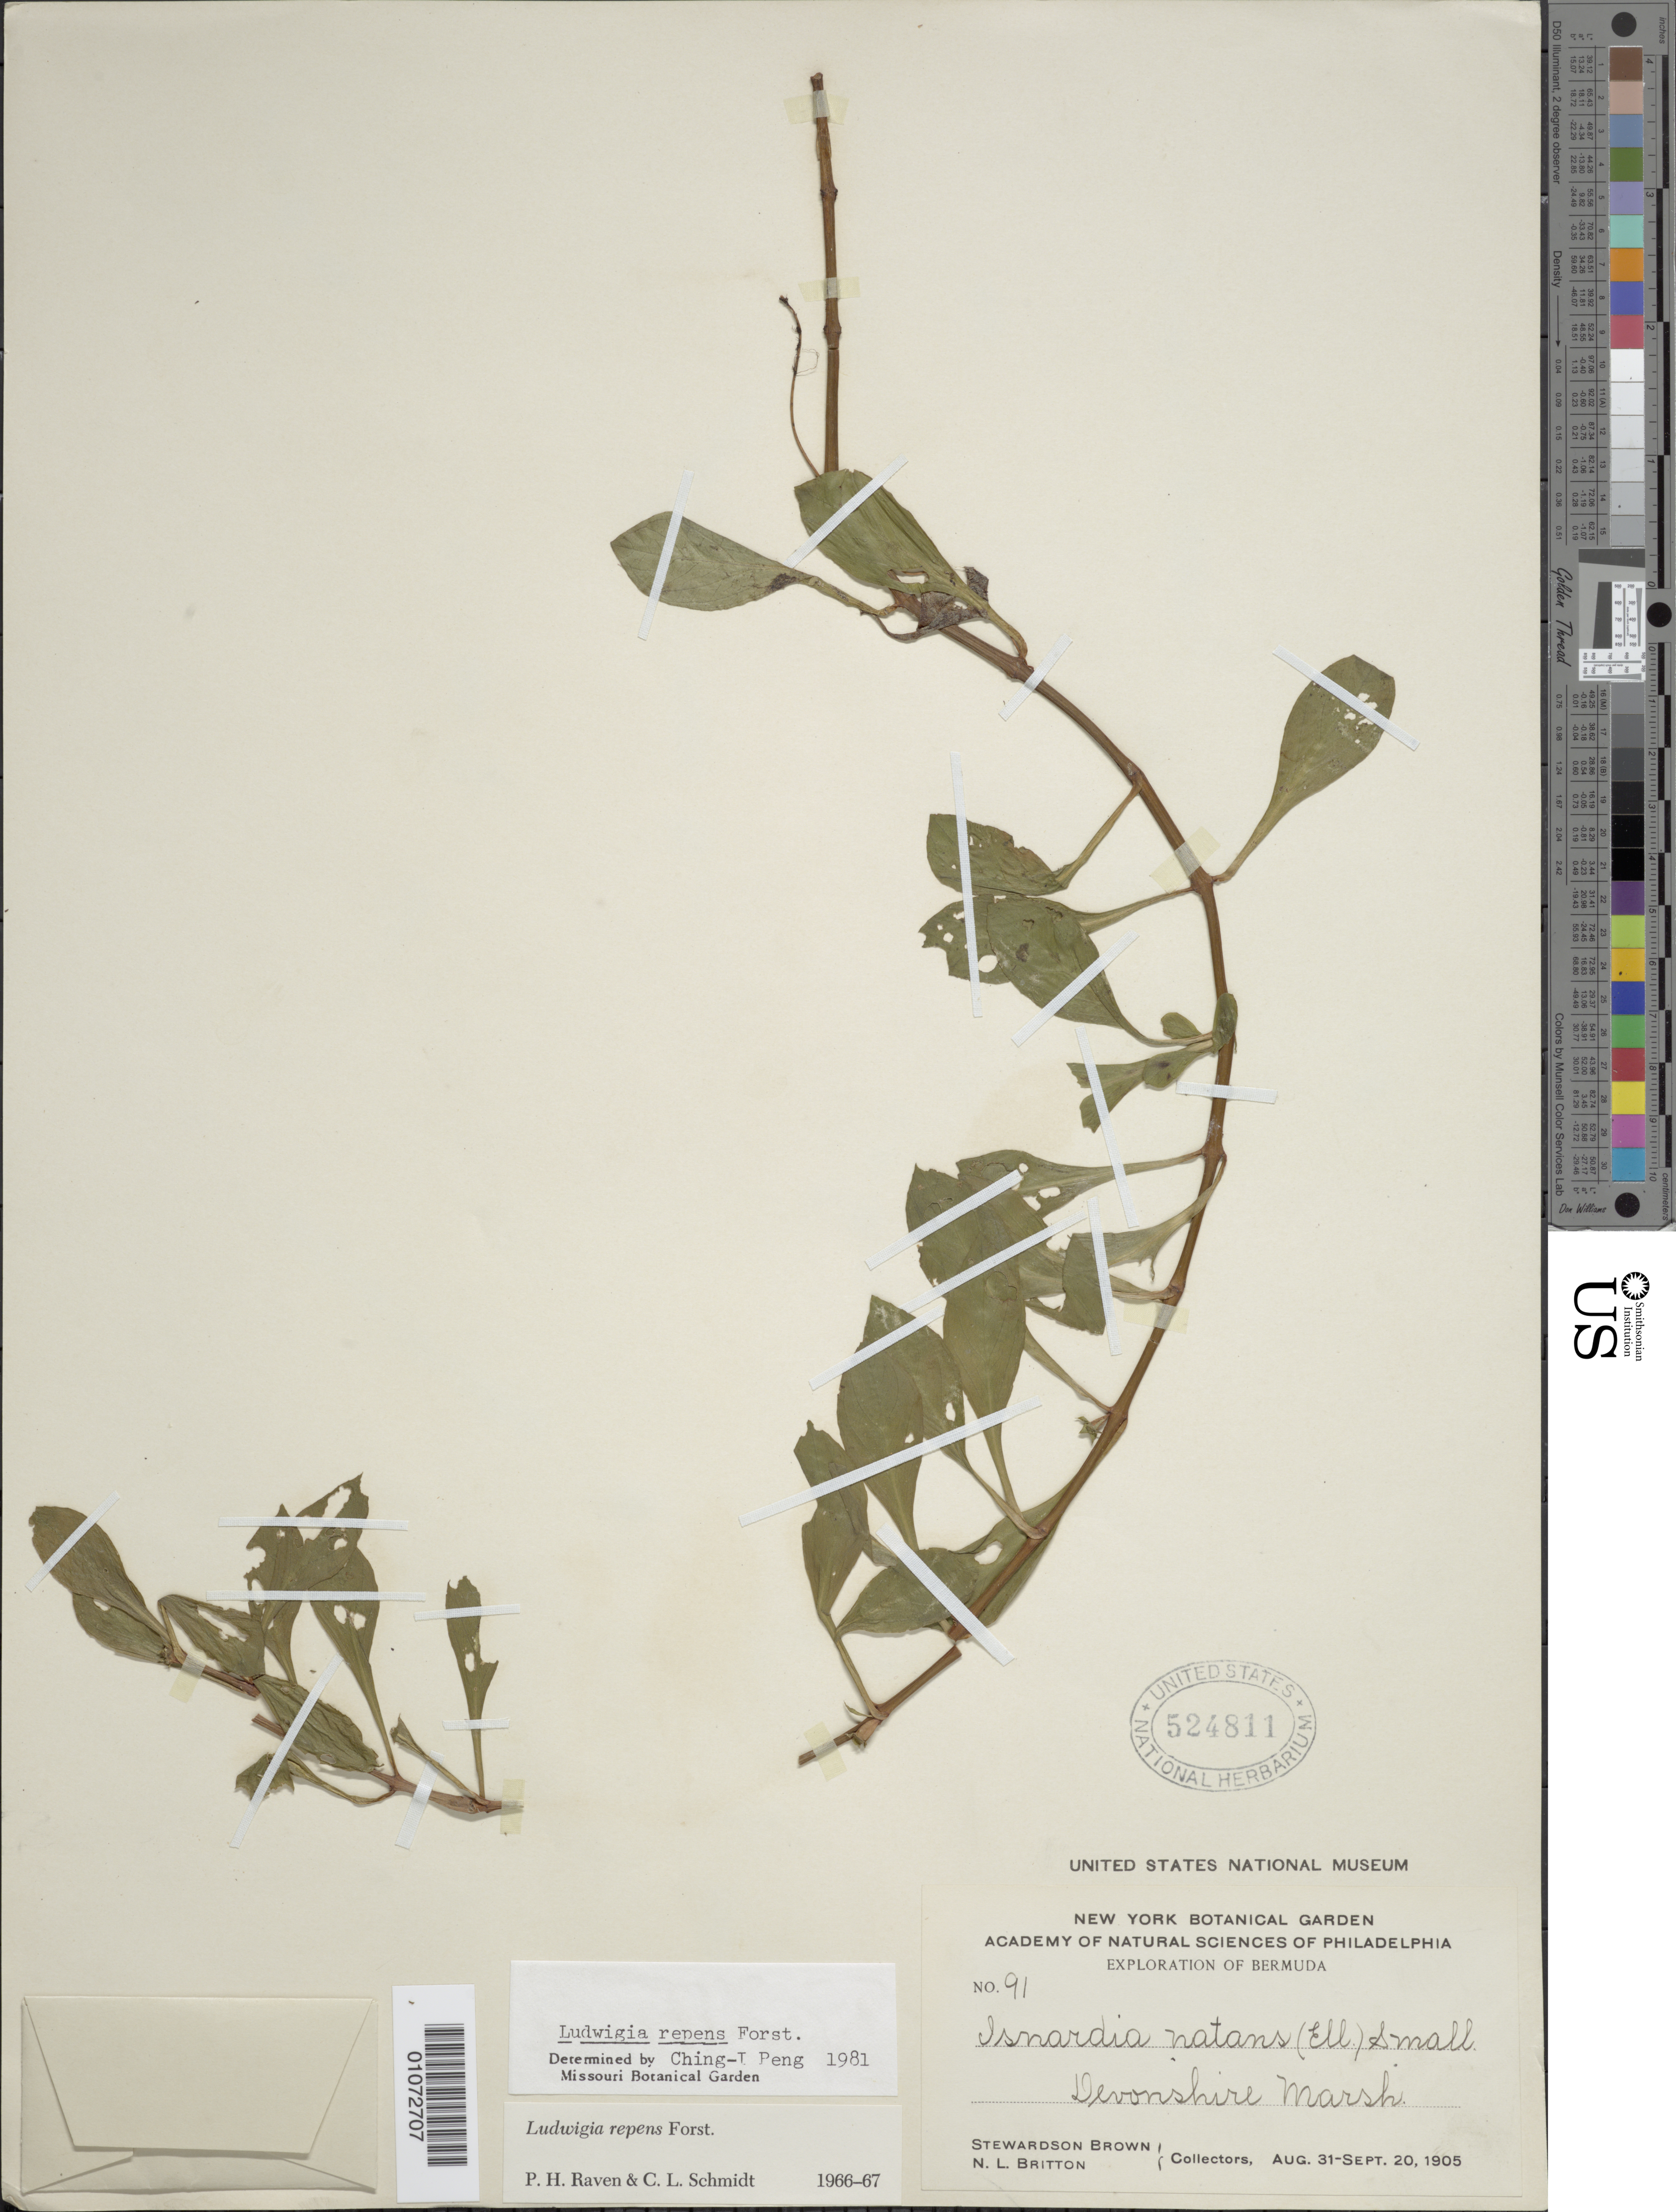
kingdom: Plantae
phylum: Tracheophyta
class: Magnoliopsida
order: Myrtales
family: Onagraceae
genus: Ludwigia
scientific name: Ludwigia repens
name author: J.R. Forst.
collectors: N. Britton & S. Brown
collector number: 91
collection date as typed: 31 Aug 1905 to 20 Sep 1905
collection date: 1905-08-31/1905-09-20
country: Bermuda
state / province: Devonshire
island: Bermuda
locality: Devonshire marsh.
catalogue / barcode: US 524811